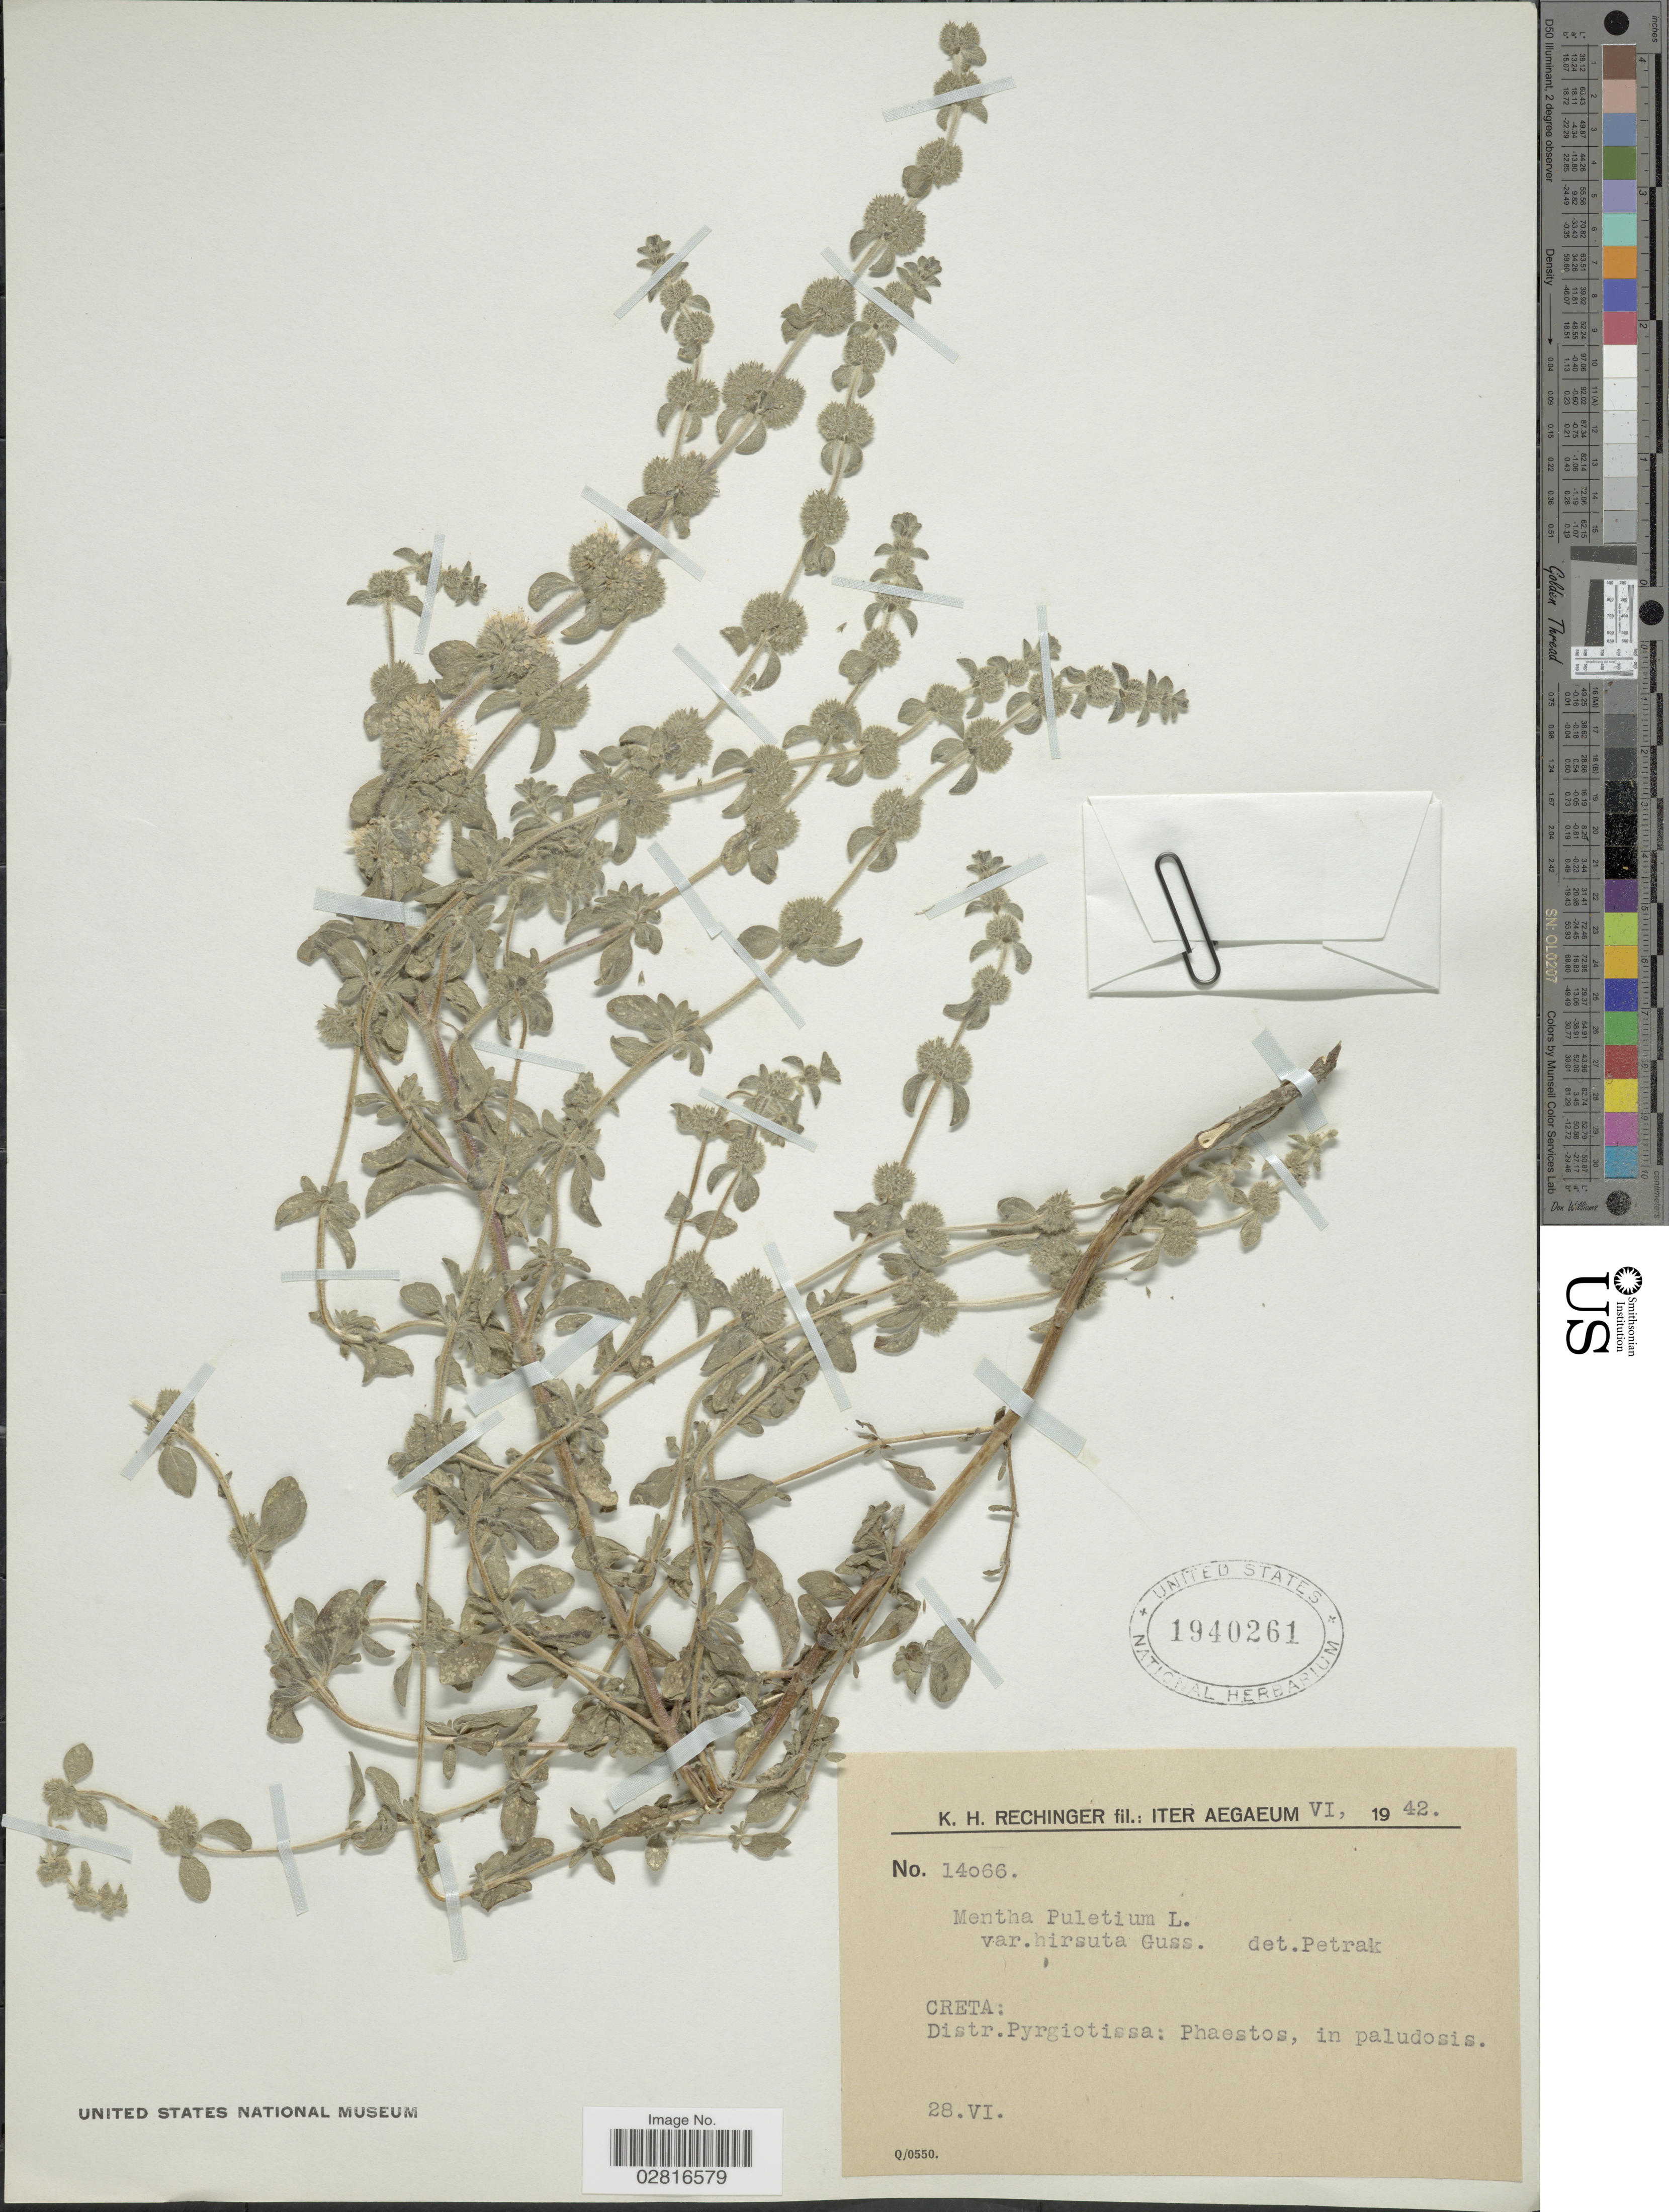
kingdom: Plantae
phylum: Tracheophyta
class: Magnoliopsida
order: Lamiales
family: Lamiaceae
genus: Mentha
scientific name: Mentha pulegium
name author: L.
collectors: K. H. Rechinger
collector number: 14066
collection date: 1942-06-28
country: Greece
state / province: Crete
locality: Iter Aegaeum. Creta: Distr. Pyrgiotissa: Phaestos, in paludosis.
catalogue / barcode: US 1940261